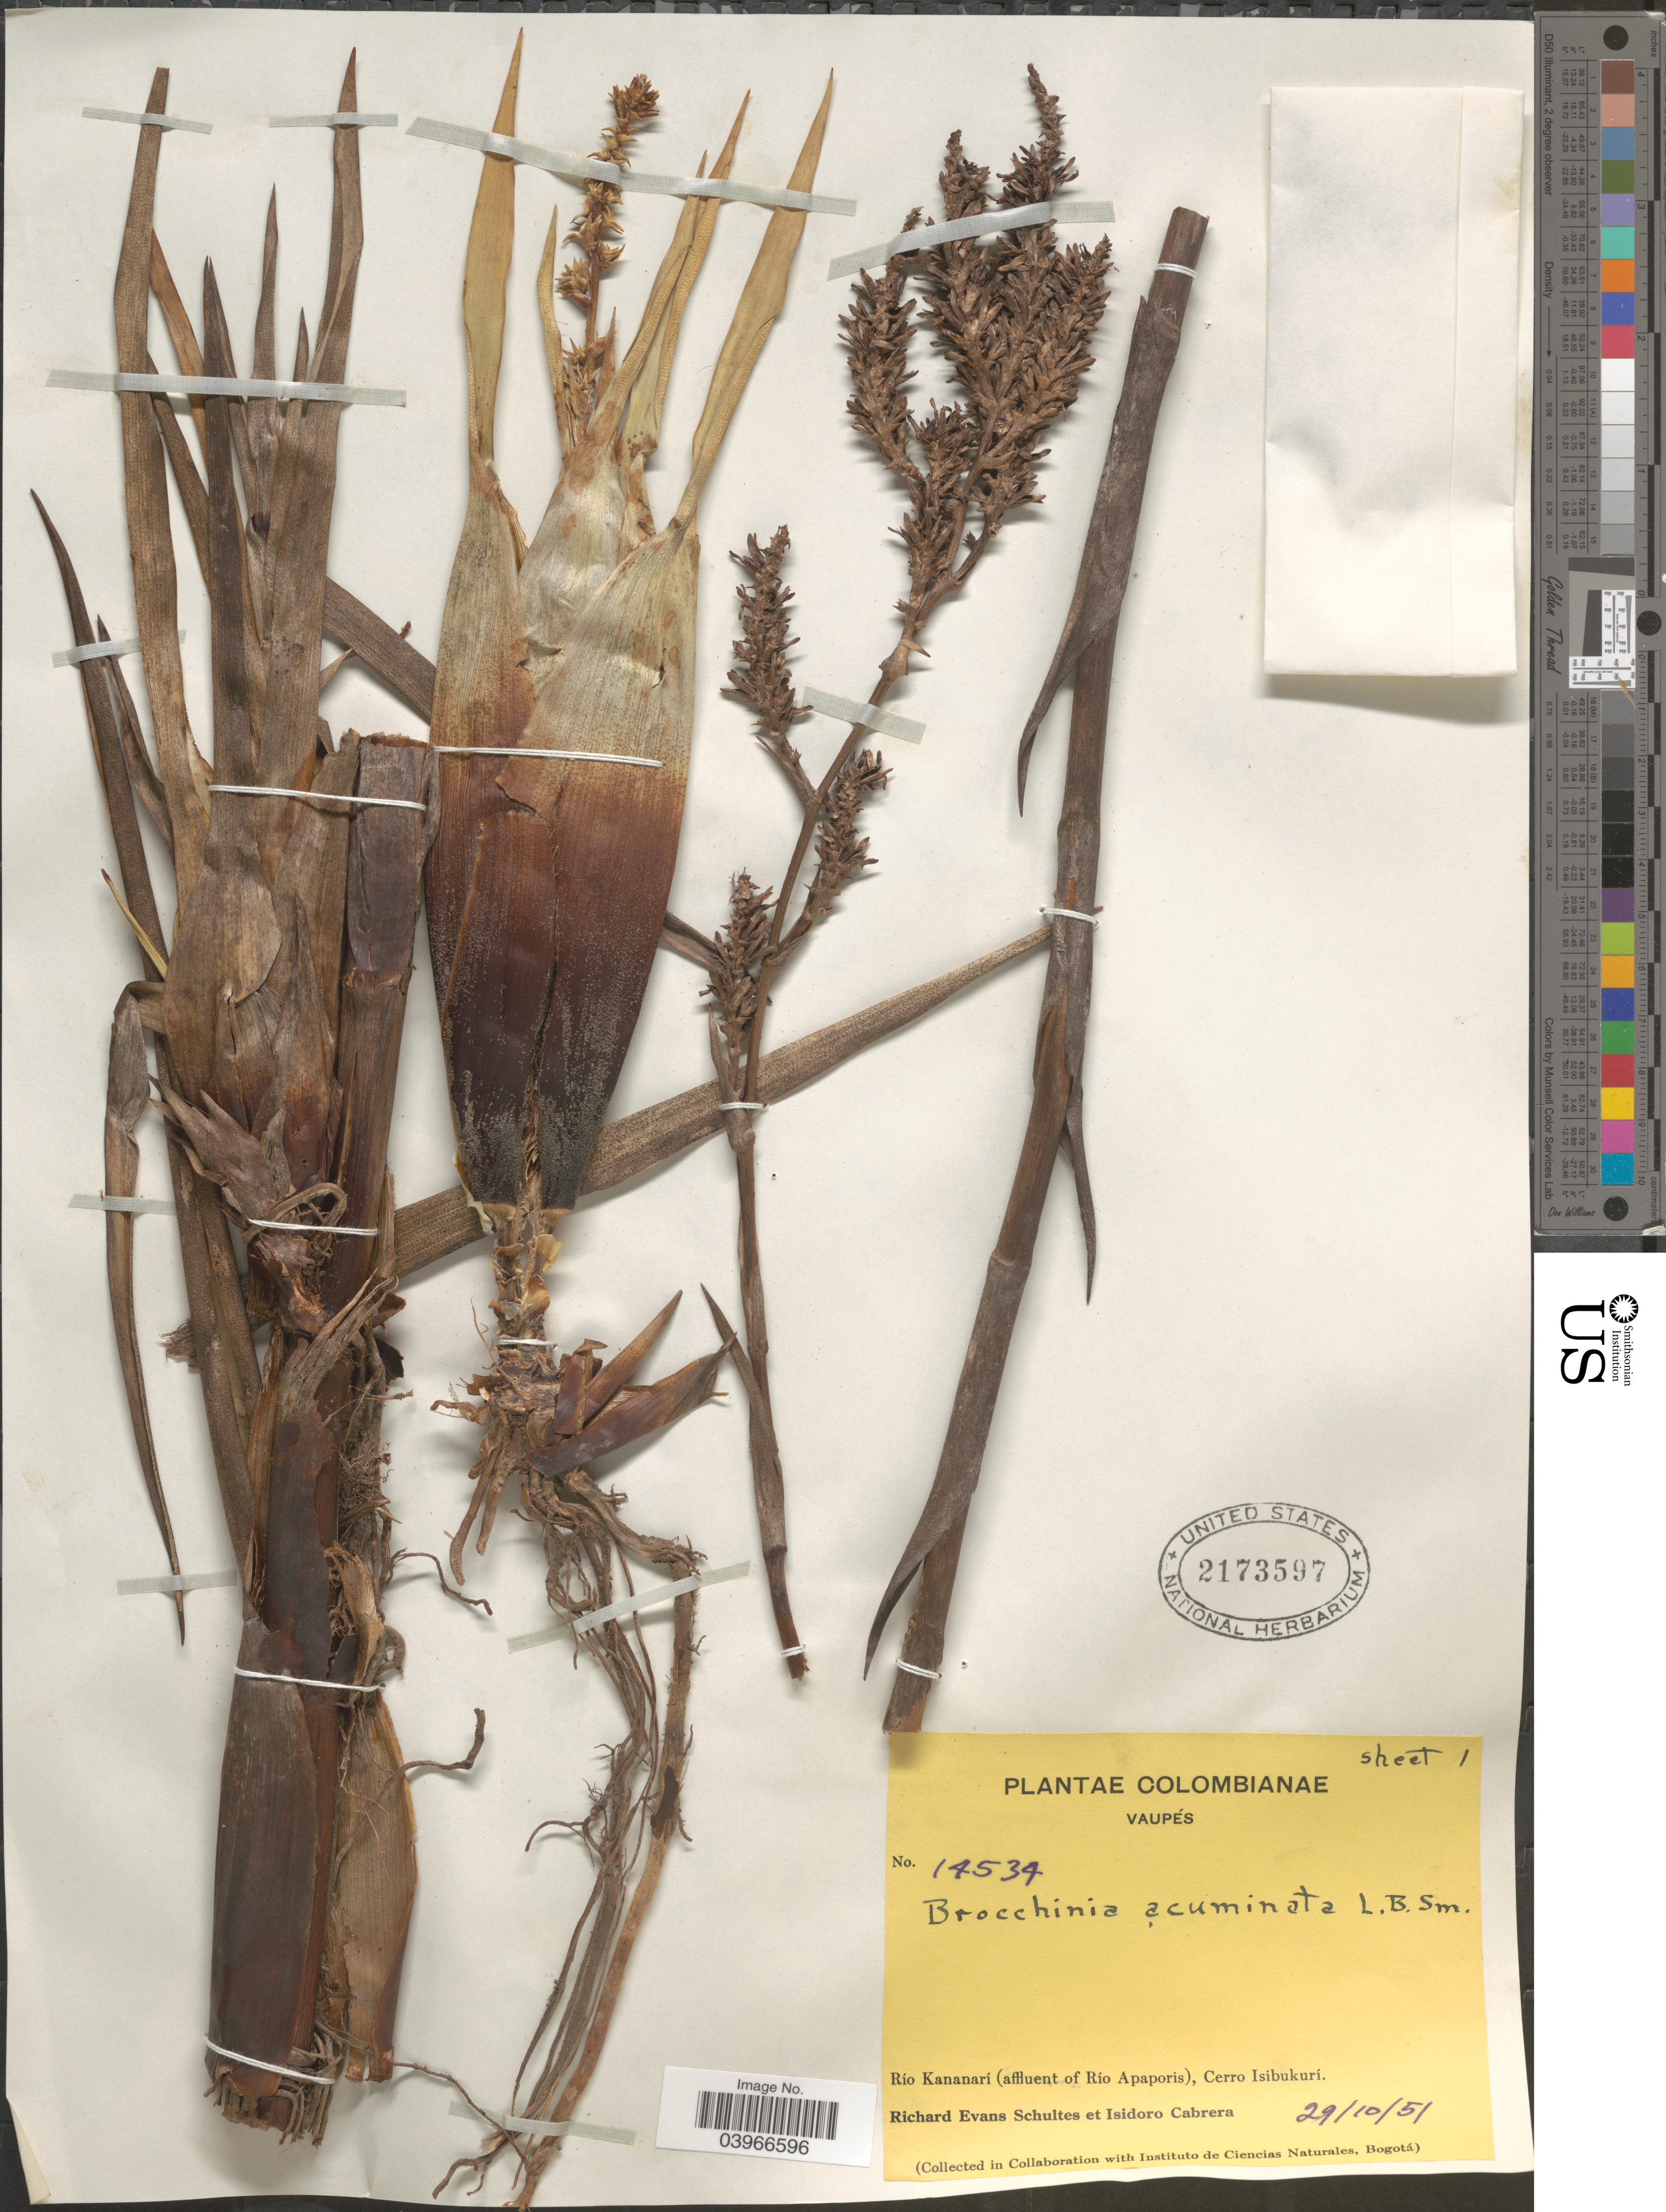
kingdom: Plantae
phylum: Tracheophyta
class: Liliopsida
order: Poales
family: Bromeliaceae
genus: Brocchinia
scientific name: Brocchinia acuminata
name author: L.B. Sm.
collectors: R. E. Schultes & I. Cabrera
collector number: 14534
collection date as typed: Transcribed d/m/y: 29/10/51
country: Colombia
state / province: Vaupés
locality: Río Kananarí (affluent of Río Apaporis), Cerro Isibukuri.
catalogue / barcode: US 2173597